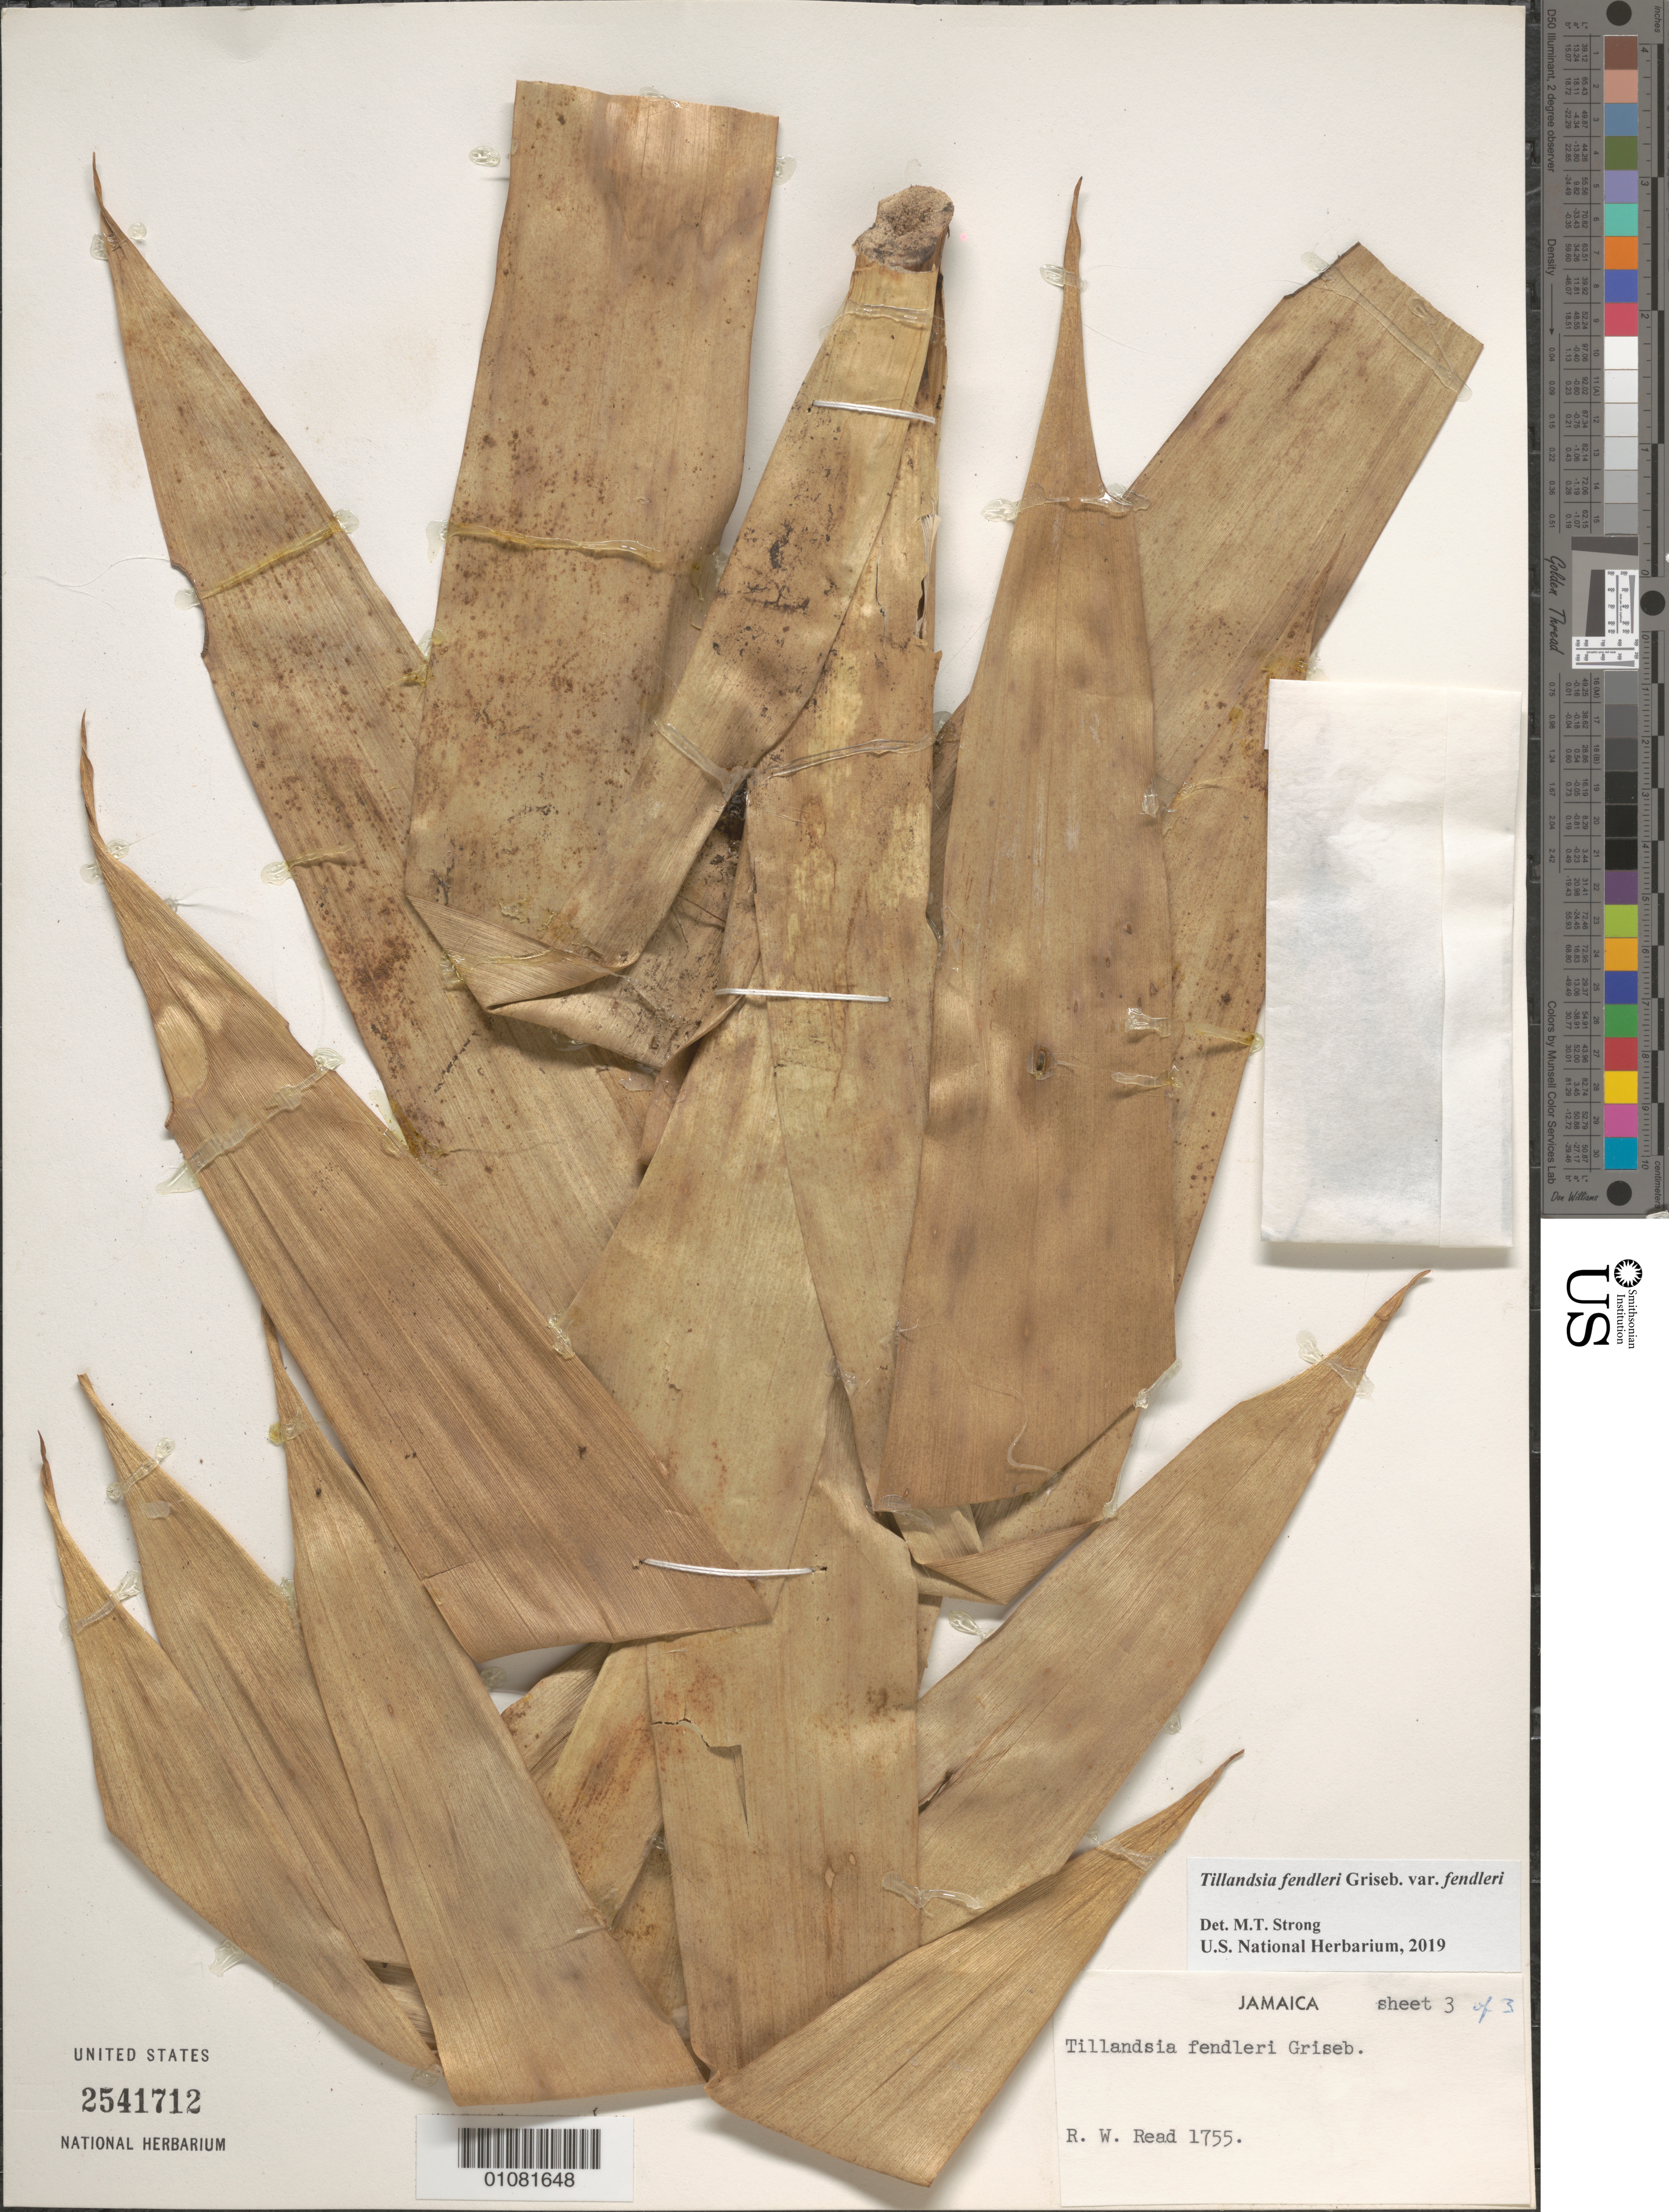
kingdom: Plantae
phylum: Tracheophyta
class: Liliopsida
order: Poales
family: Bromeliaceae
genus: Tillandsia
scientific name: Tillandsia fendleri var. fendleri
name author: Griseb.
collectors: R. W. Read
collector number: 1755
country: Jamaica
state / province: Saint Andrew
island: Jamaica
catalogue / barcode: US 2541712